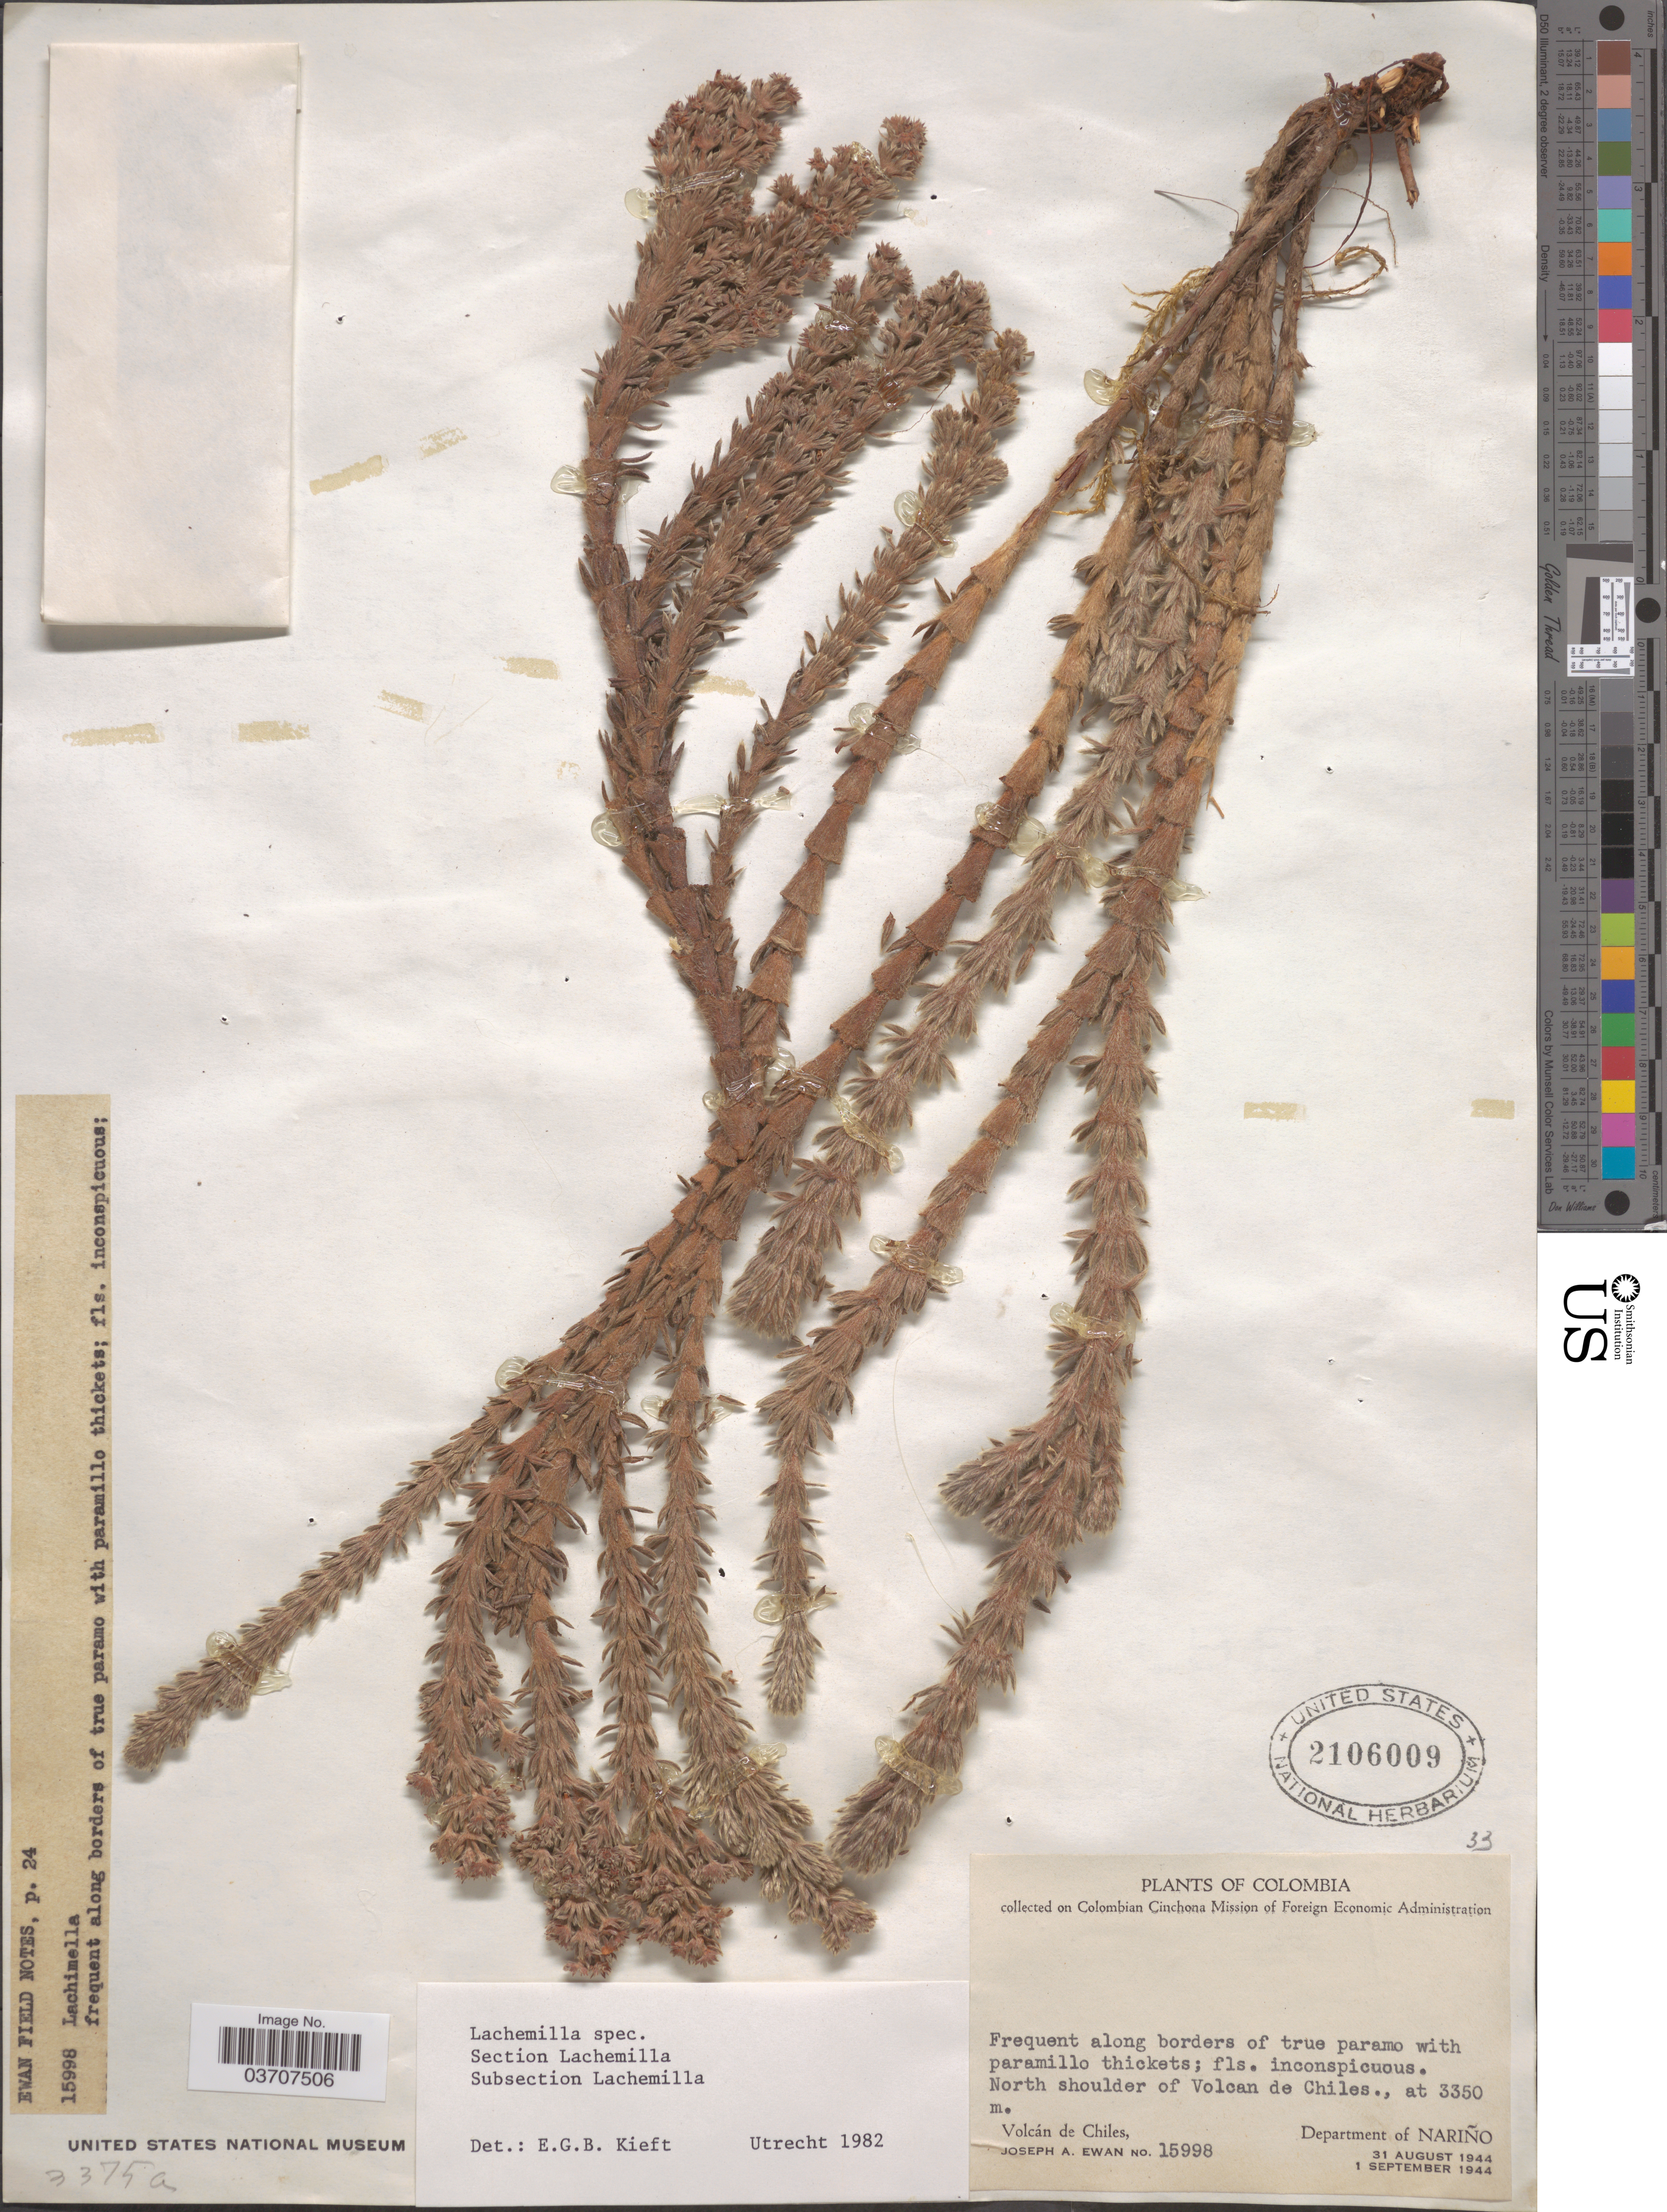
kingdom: Plantae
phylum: Tracheophyta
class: Magnoliopsida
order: Rosales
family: Rosaceae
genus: Lachemilla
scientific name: Lachemilla sp.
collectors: J. A. Ewan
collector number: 15998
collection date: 1944-08-31/1944-09-01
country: Colombia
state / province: Nariño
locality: North shoulder of Volcan de Chiles. Volcán de Chiles, Department of Nariño.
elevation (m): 3350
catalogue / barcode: US 2106009